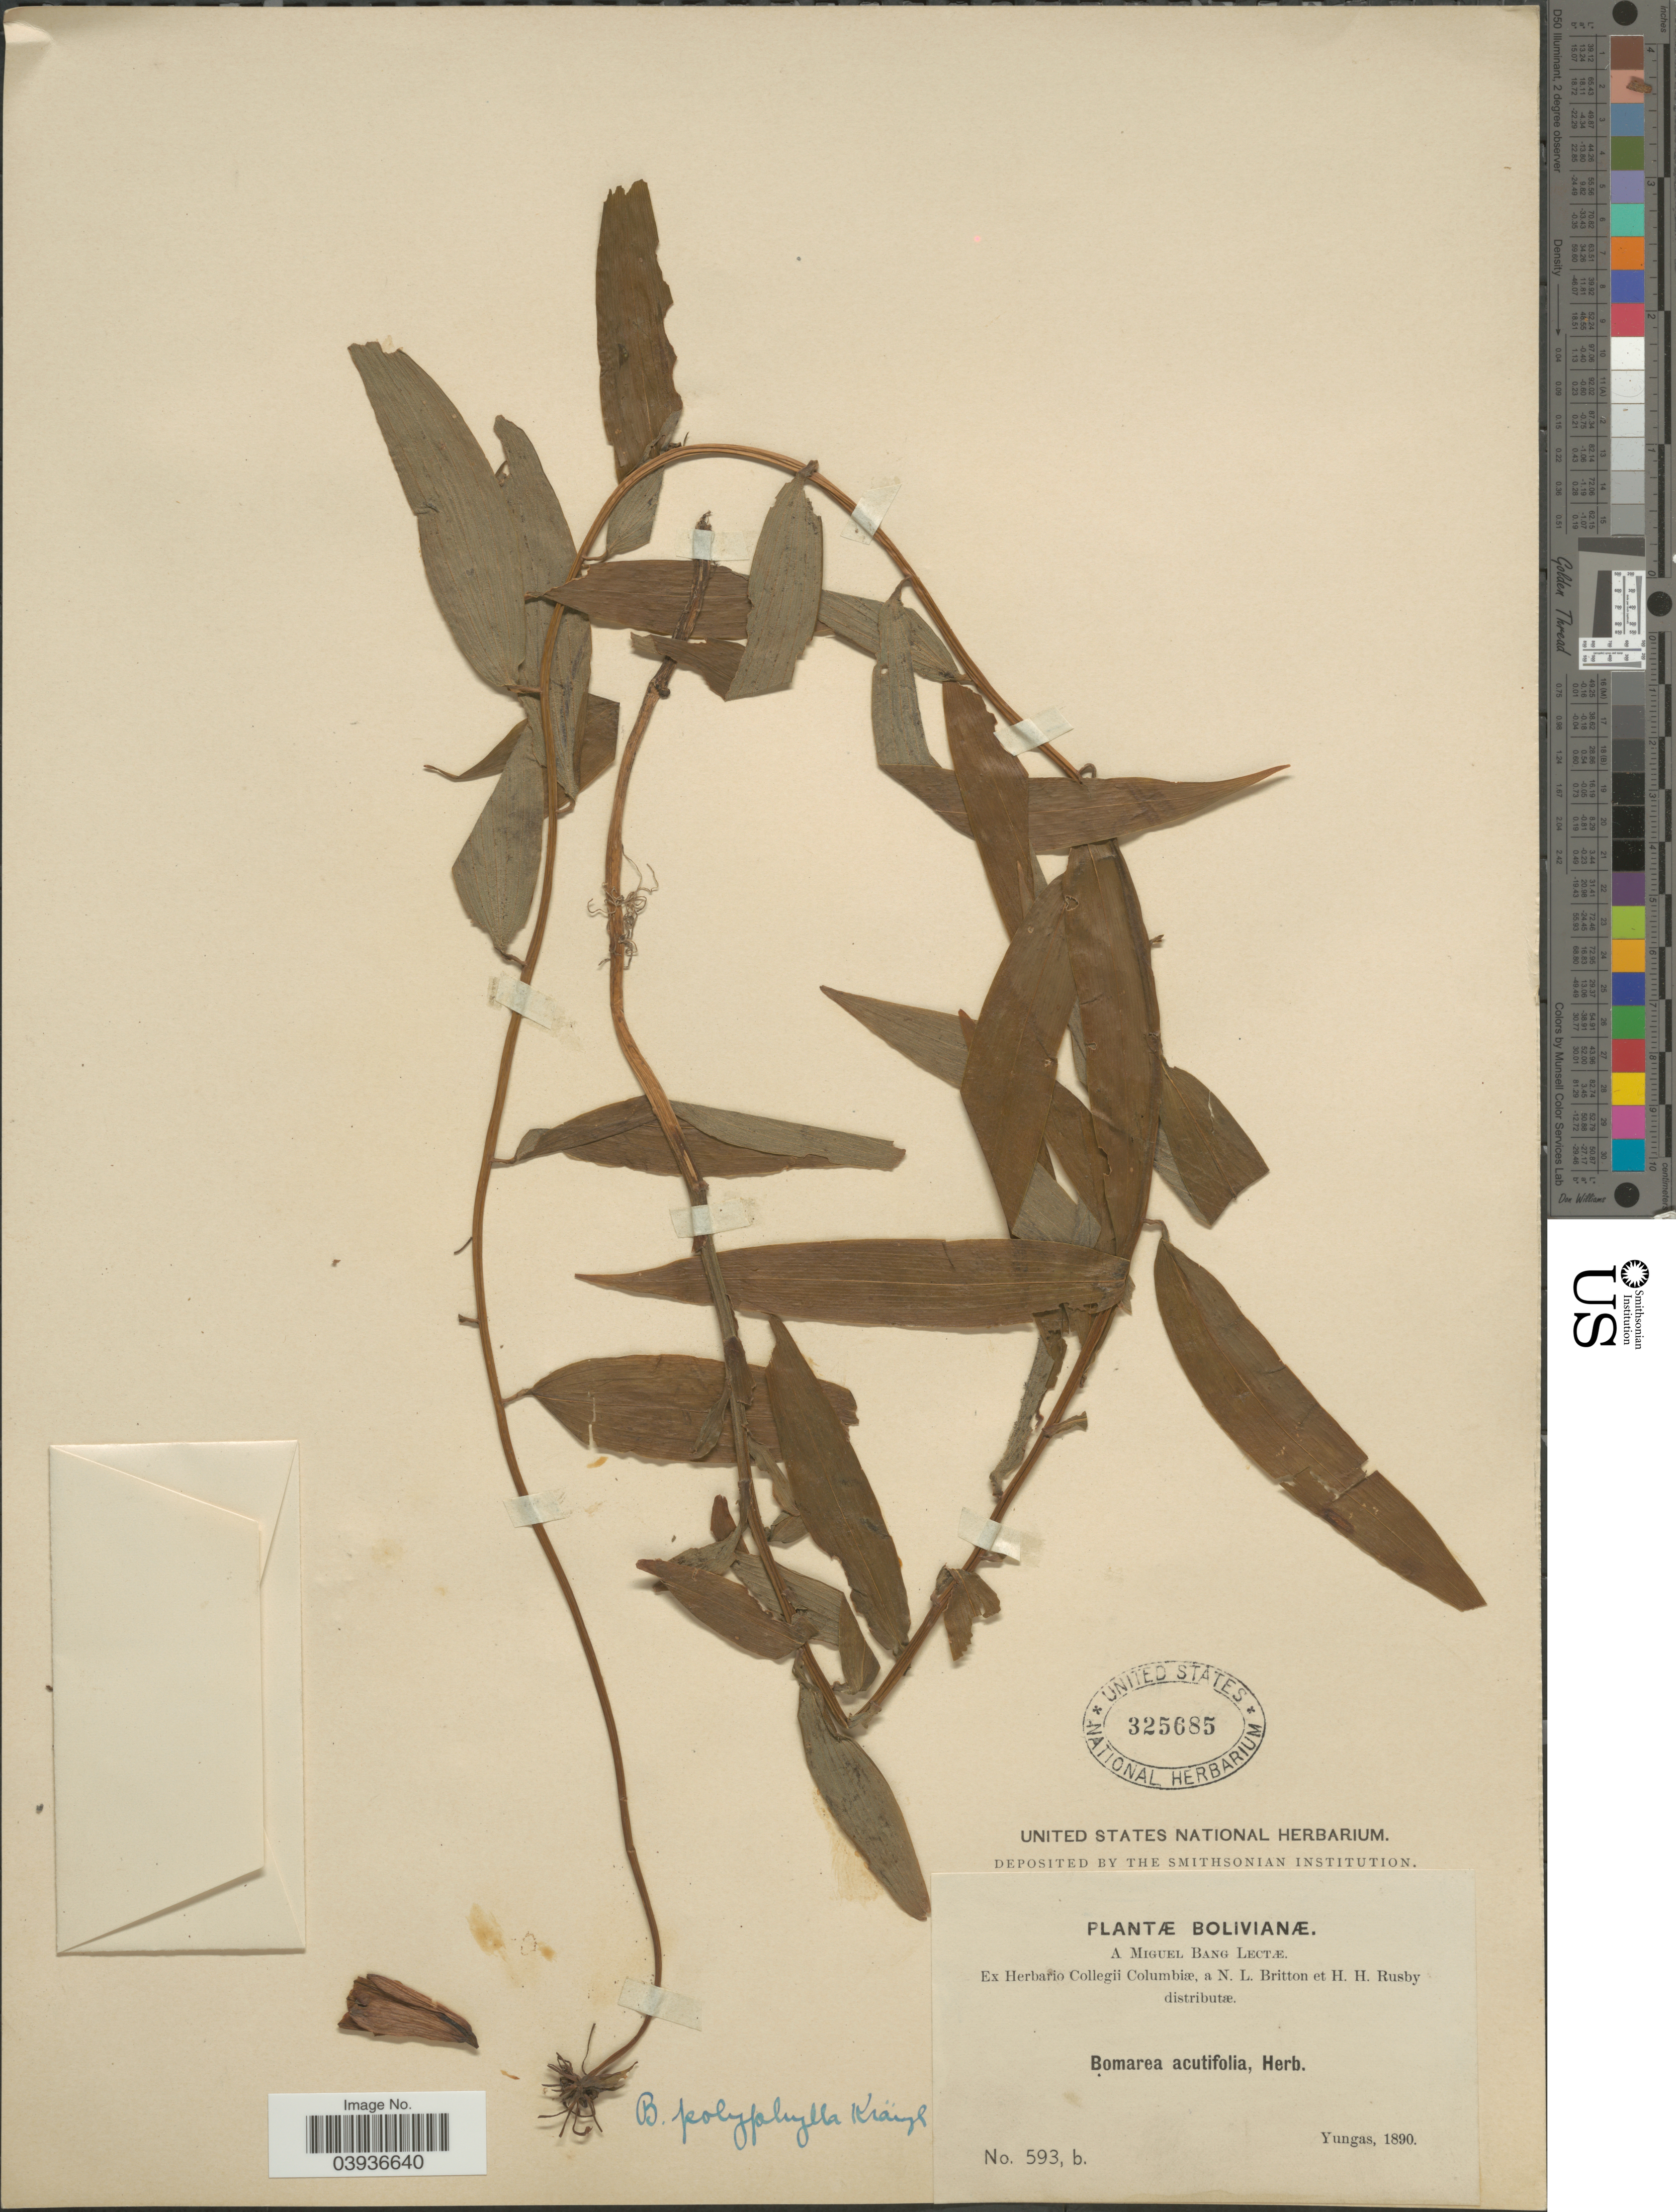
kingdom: Plantae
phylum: Tracheophyta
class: Liliopsida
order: Liliales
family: Alstroemeriaceae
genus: Bomarea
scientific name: Bomarea ovata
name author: (Cav.) Mirb.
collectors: M. Bang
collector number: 593b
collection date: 1890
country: Bolivia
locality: Yungas.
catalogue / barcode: US 325685